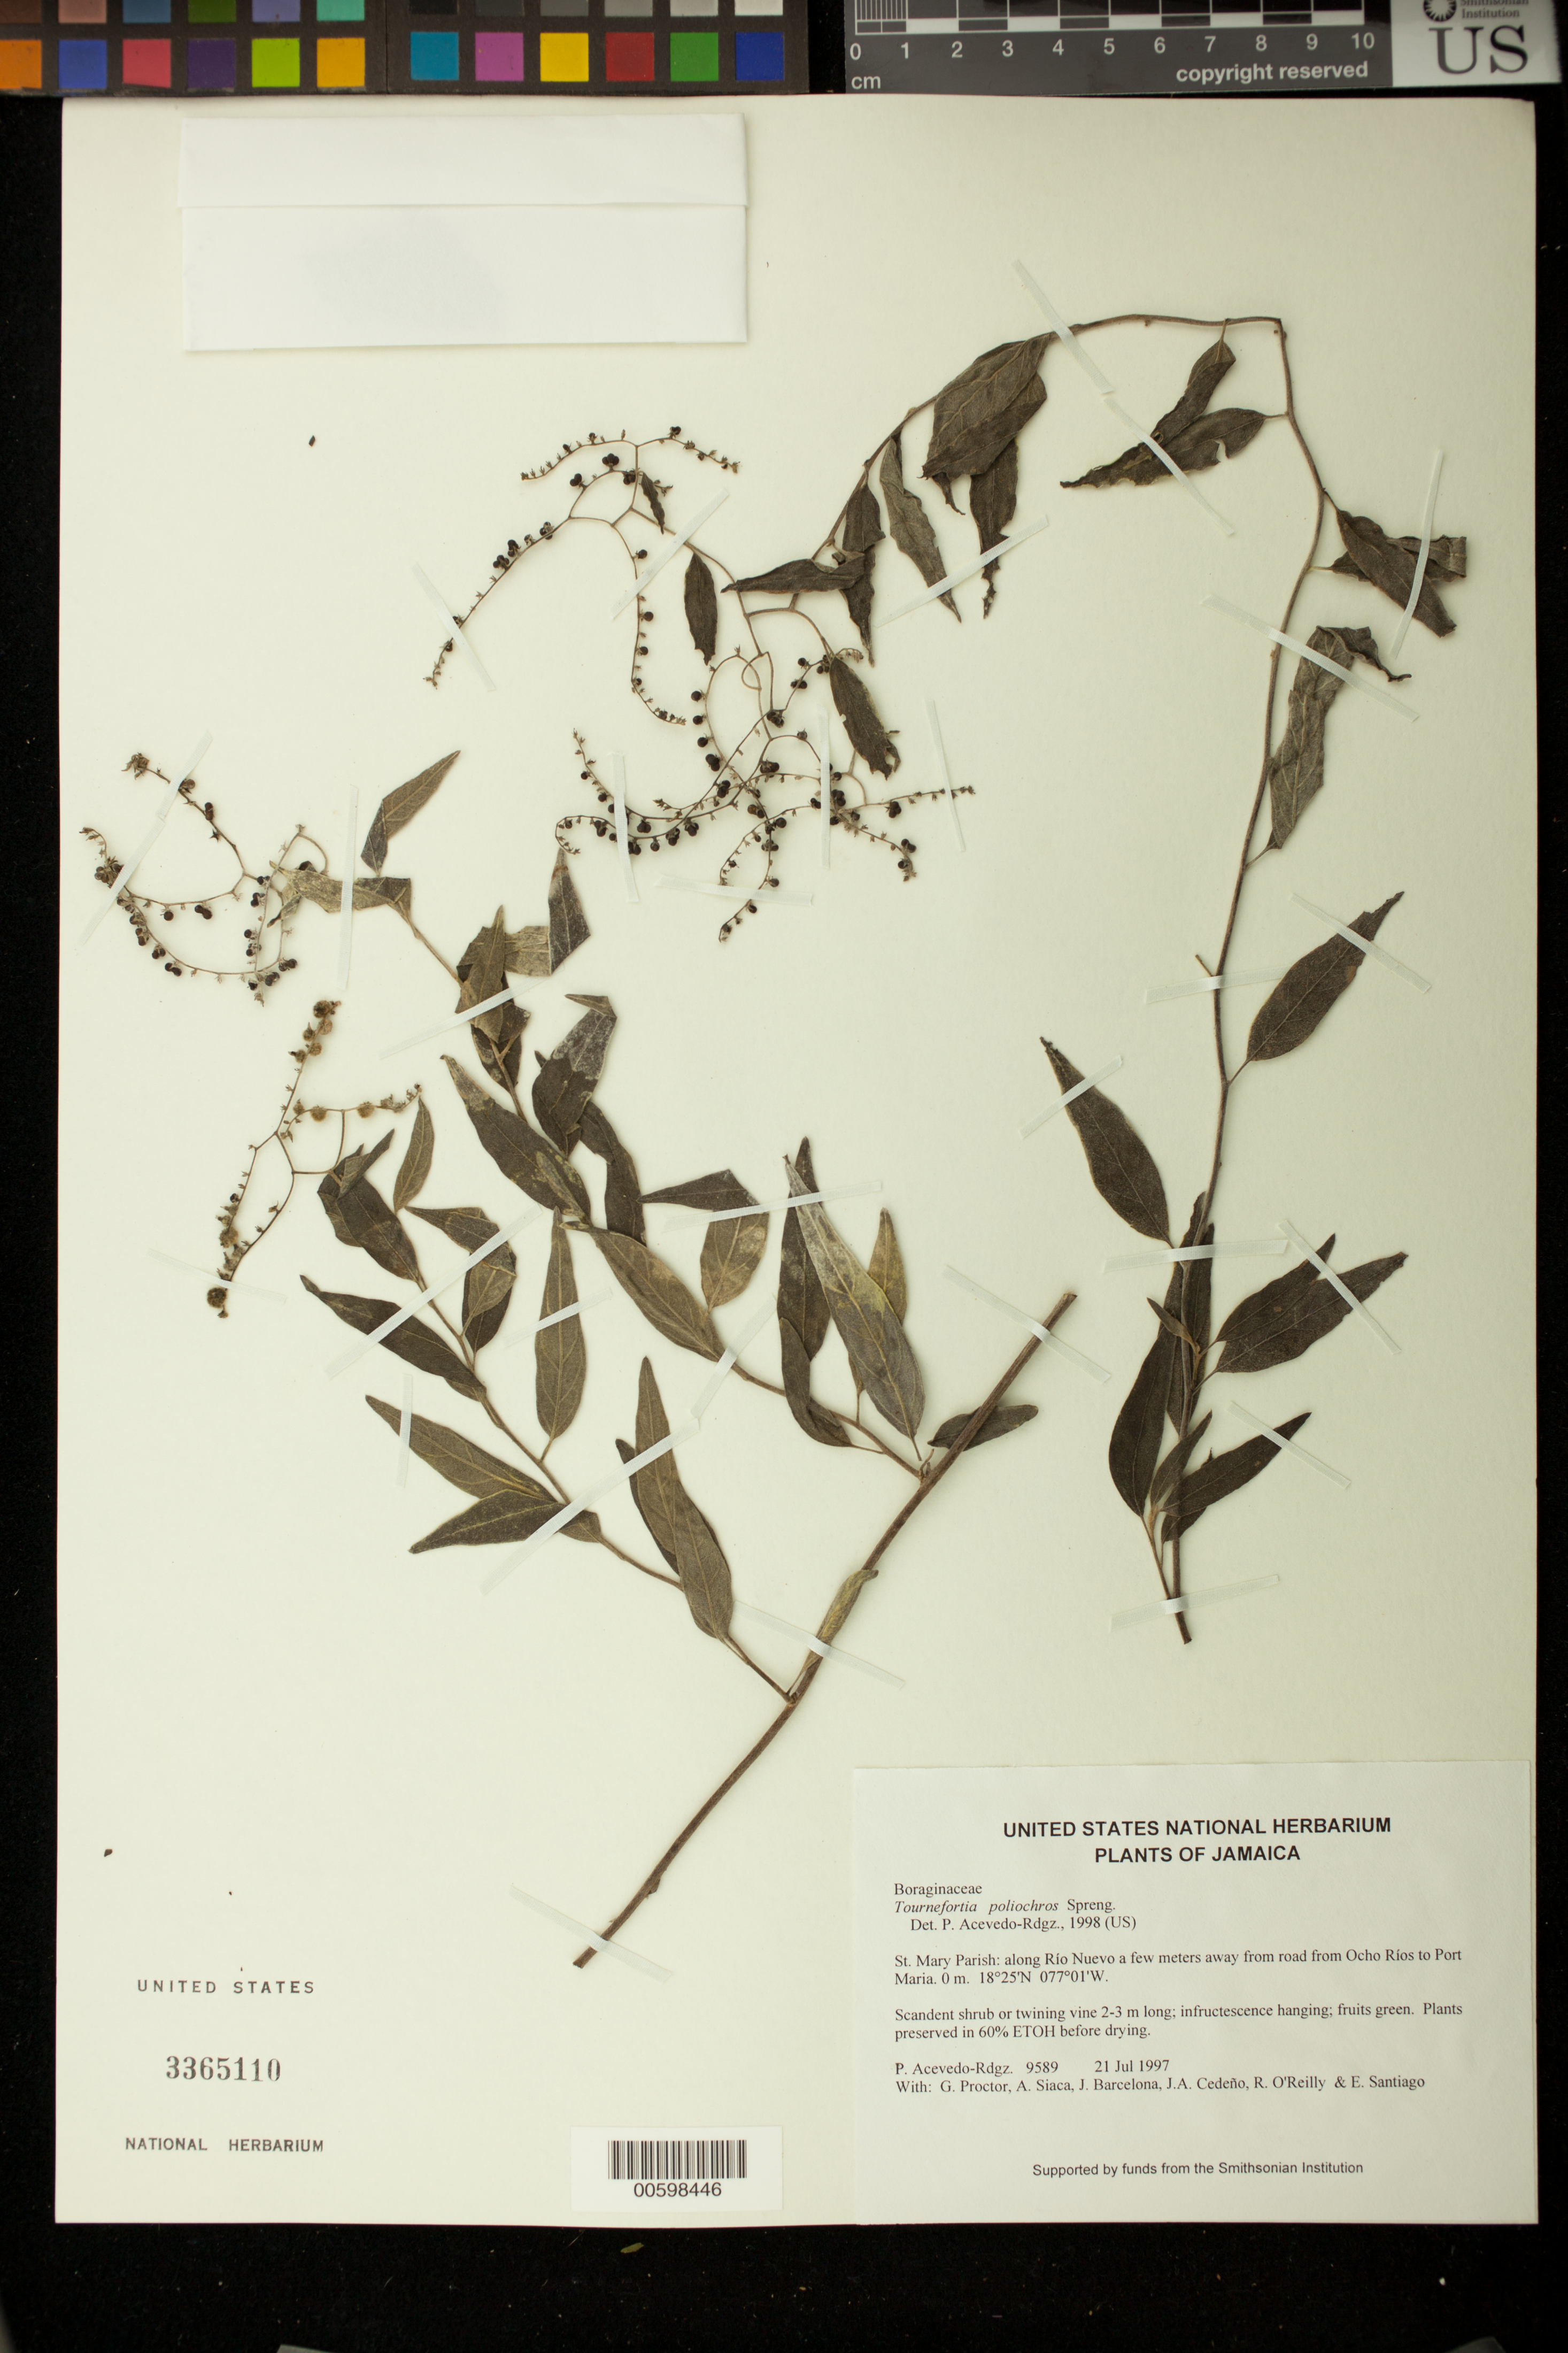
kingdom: Plantae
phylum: Tracheophyta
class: Magnoliopsida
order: Boraginales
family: Heliotropiaceae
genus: Myriopus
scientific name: Myriopus poliochros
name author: (Spreng.) Small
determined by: Feuillet, C.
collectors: P. Acevedo-Rodr., G. R. Proctor, A. Siaca, J. Barcelona, J. A. Cedeño M. & R. O'Reilly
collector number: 9589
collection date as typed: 21 Jul 1997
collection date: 1997-07-21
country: Jamaica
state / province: Saint Mary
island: Jamaica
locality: St. Mary Parish: along Río Nuevo a few meters away from road from Ocho Ríos to Port Maria.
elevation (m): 0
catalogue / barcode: US 3365110